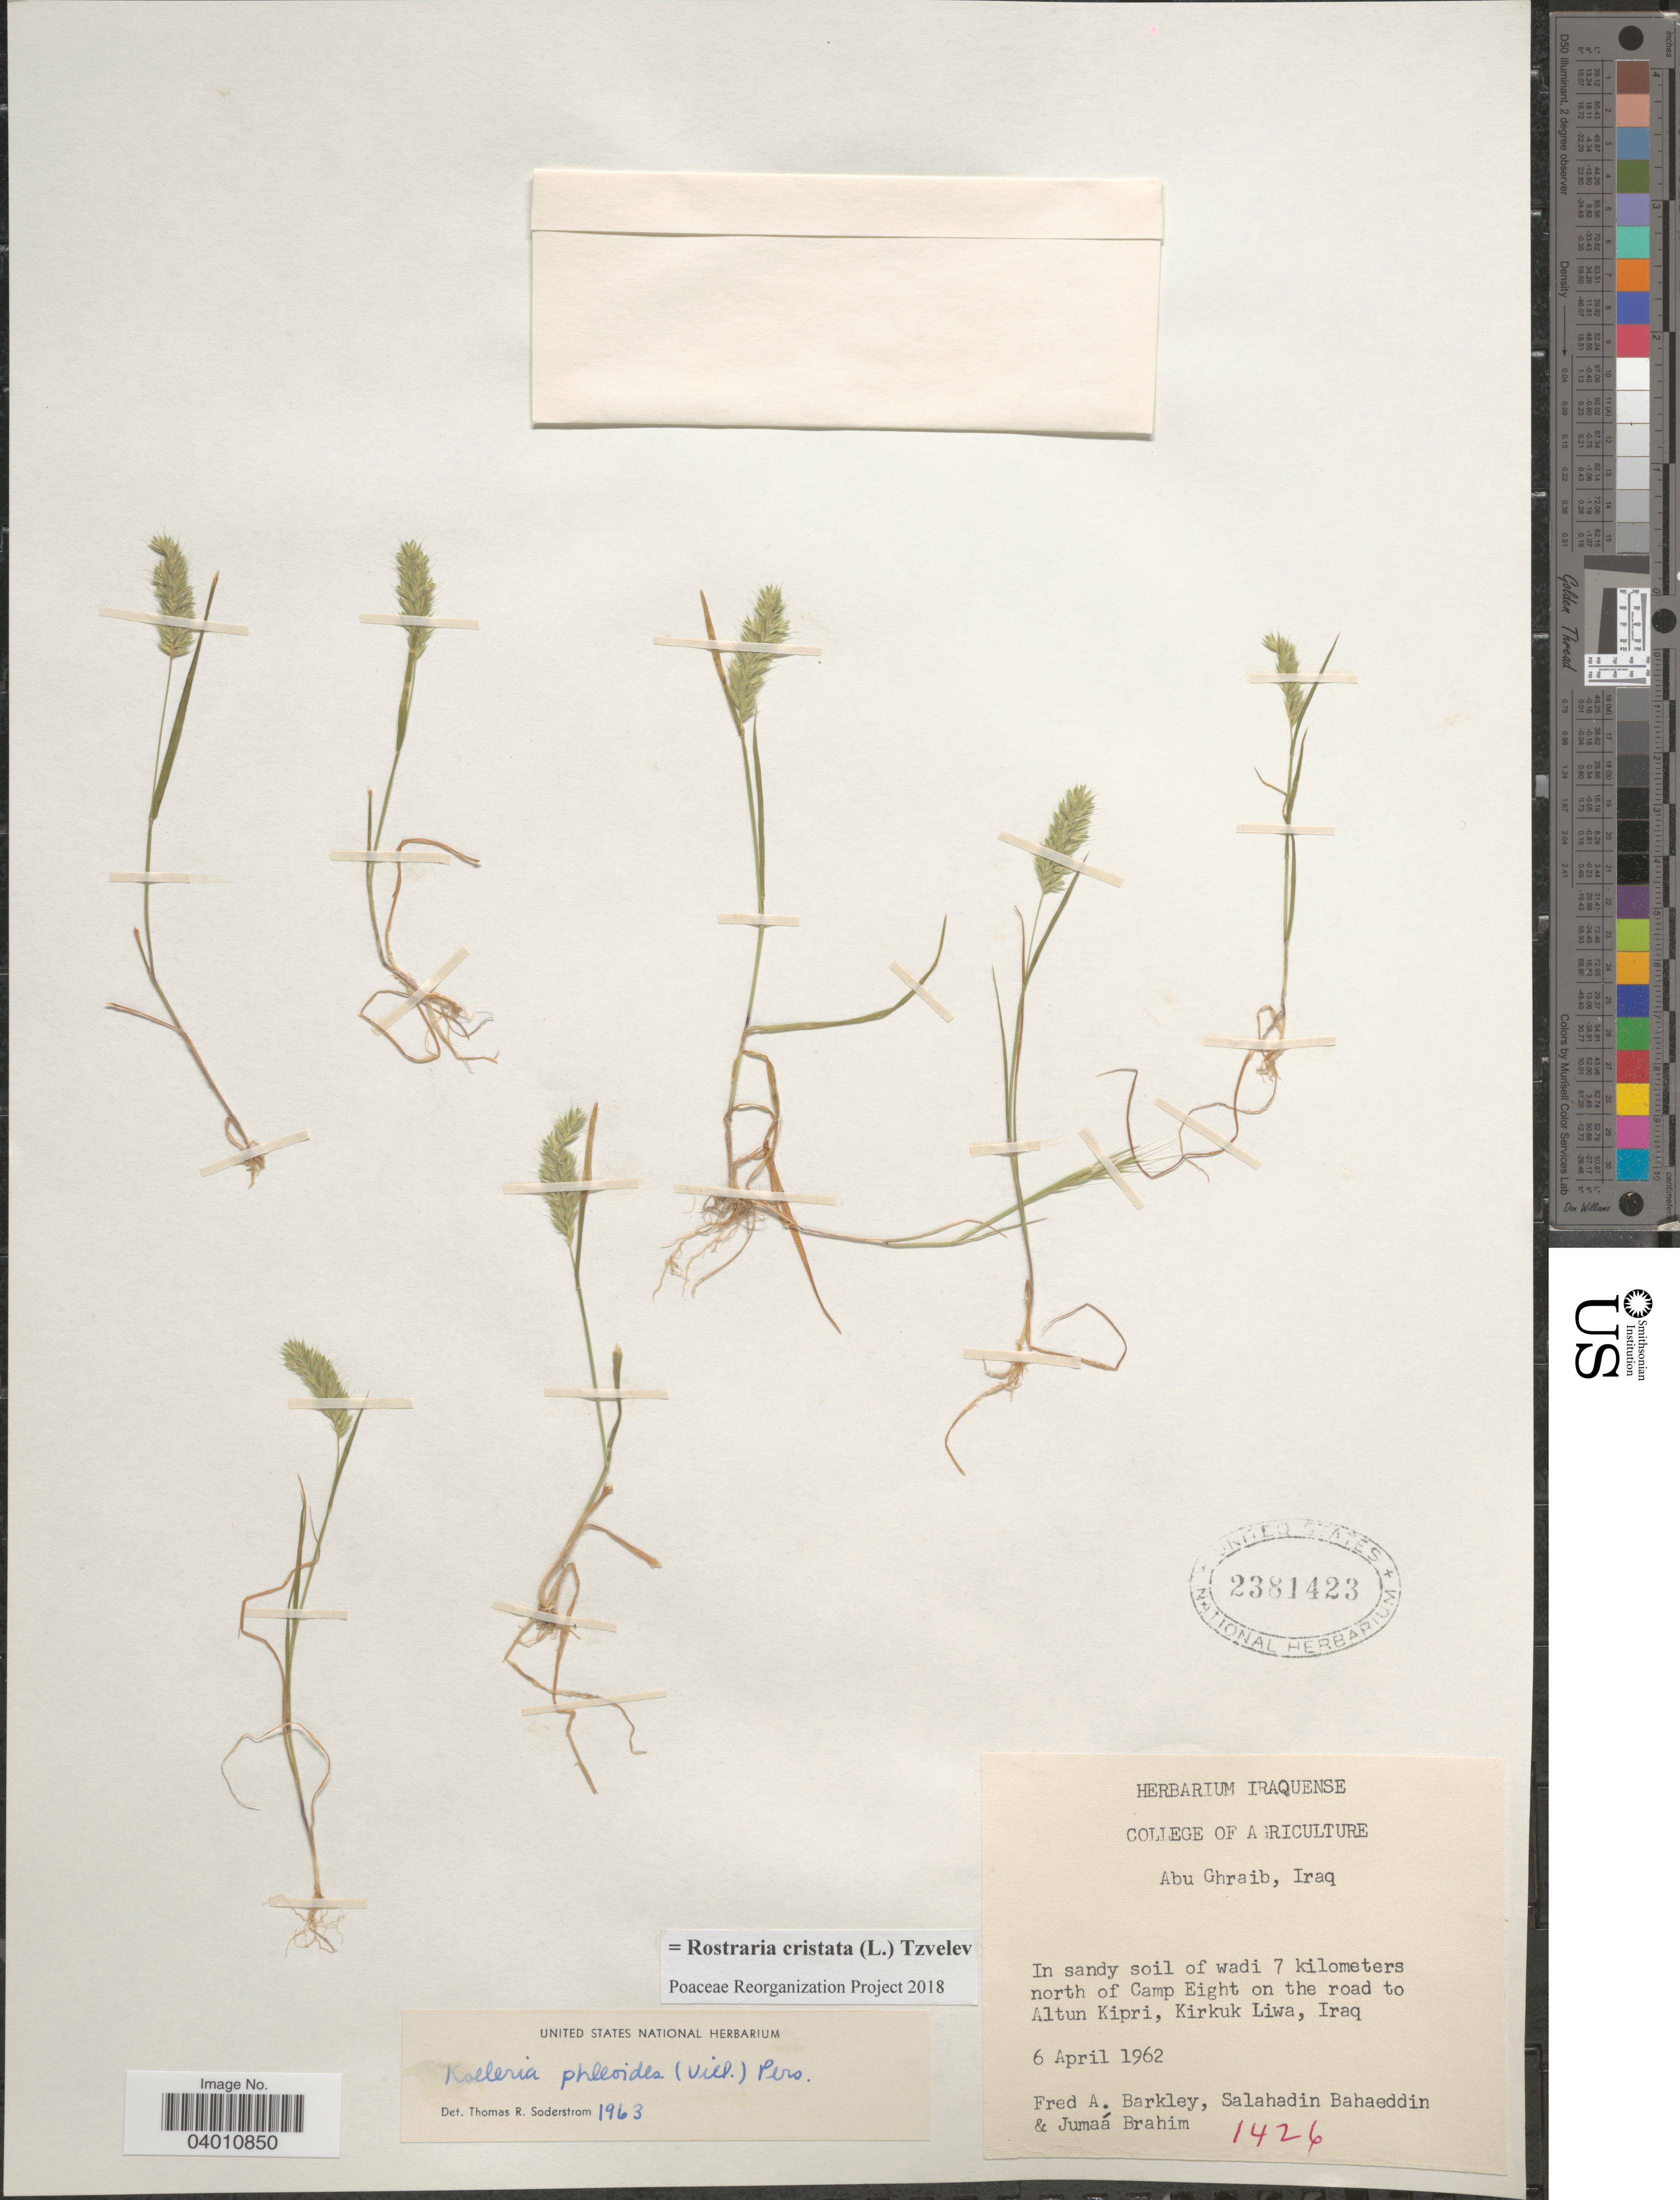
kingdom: Plantae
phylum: Tracheophyta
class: Liliopsida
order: Poales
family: Poaceae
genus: Rostraria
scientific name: Rostraria cristata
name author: (L.) Tzvelev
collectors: F. A. Barkley, S. Bahaeddin & Brahim M., J.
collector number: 1426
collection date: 1962-04-06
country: Iraq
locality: In sandy soil of wadi 7 kilometers north of Camp Eight on the road to Altun Kipri, Kirkuk Liwa.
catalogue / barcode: US 2381423